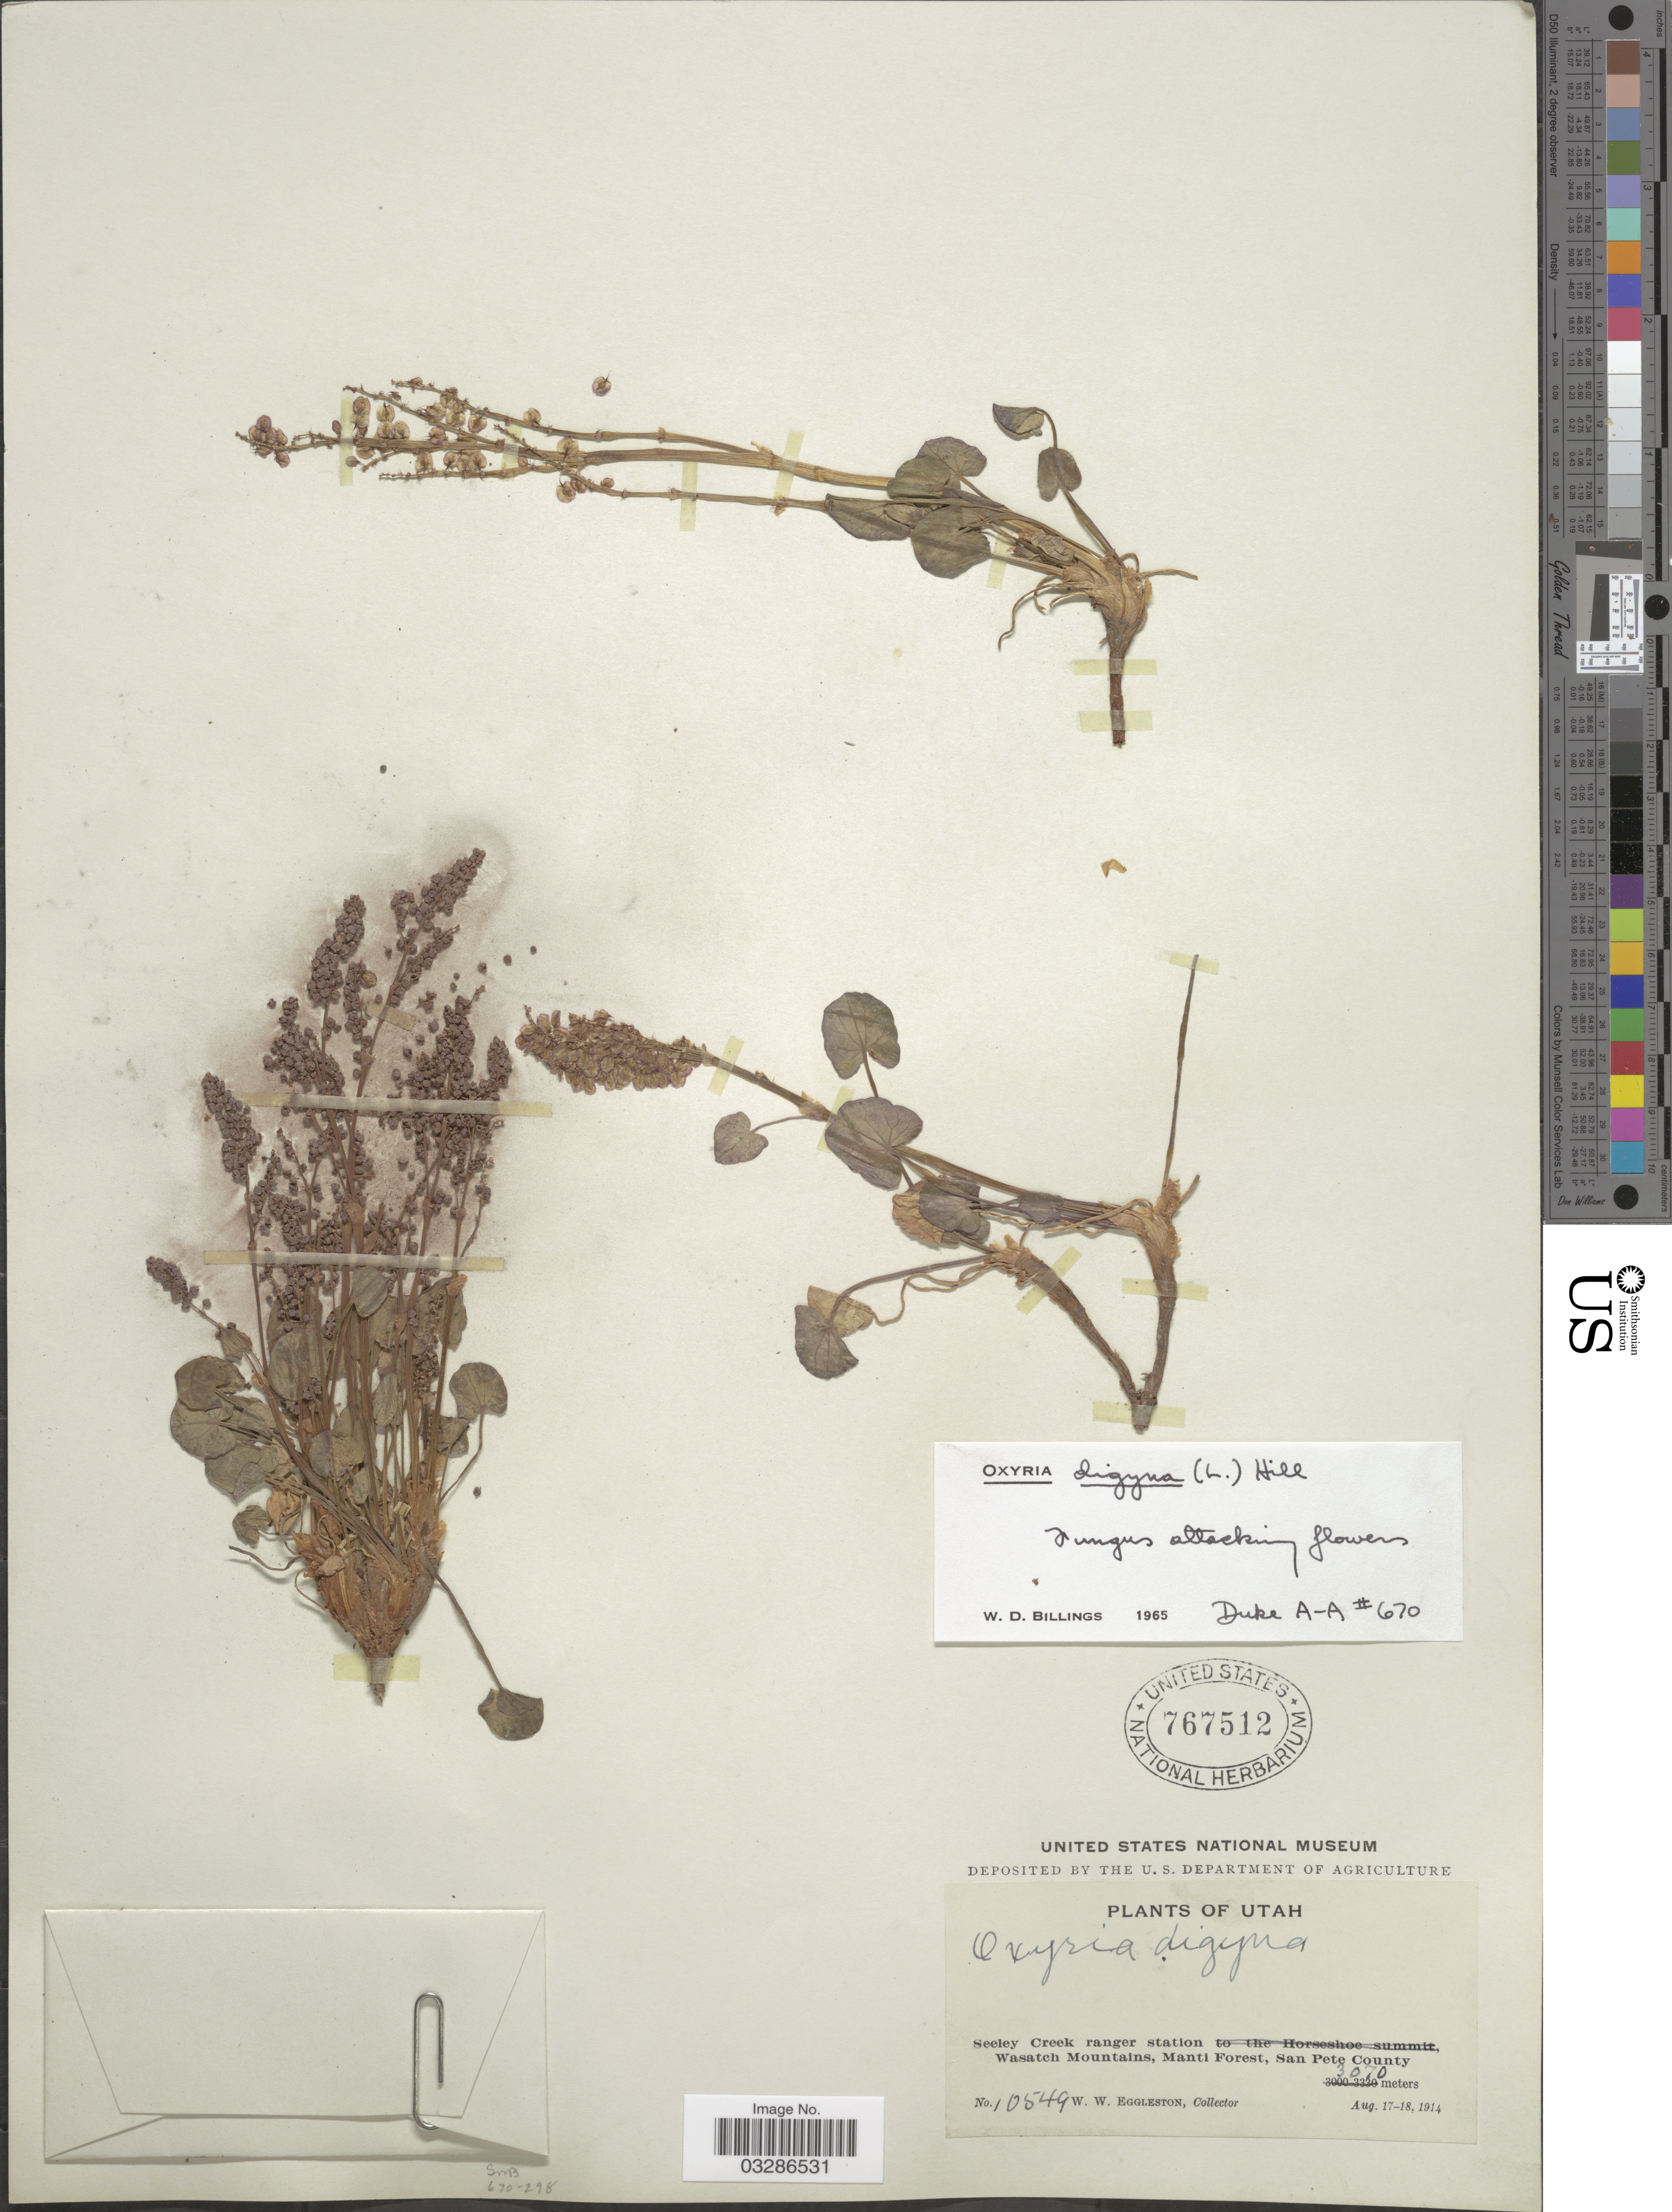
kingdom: Plantae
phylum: Tracheophyta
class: Magnoliopsida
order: Caryophyllales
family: Polygonaceae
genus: Oxyria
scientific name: Oxyria digyna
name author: (L.) Hill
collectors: W. W. Eggleston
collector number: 10549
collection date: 1914-08-17/1914-08-18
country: United States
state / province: Utah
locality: Seeley Creek ranger station, Wasatch Mountains Manti Forest, San Pete County.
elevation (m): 3070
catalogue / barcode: US 767512